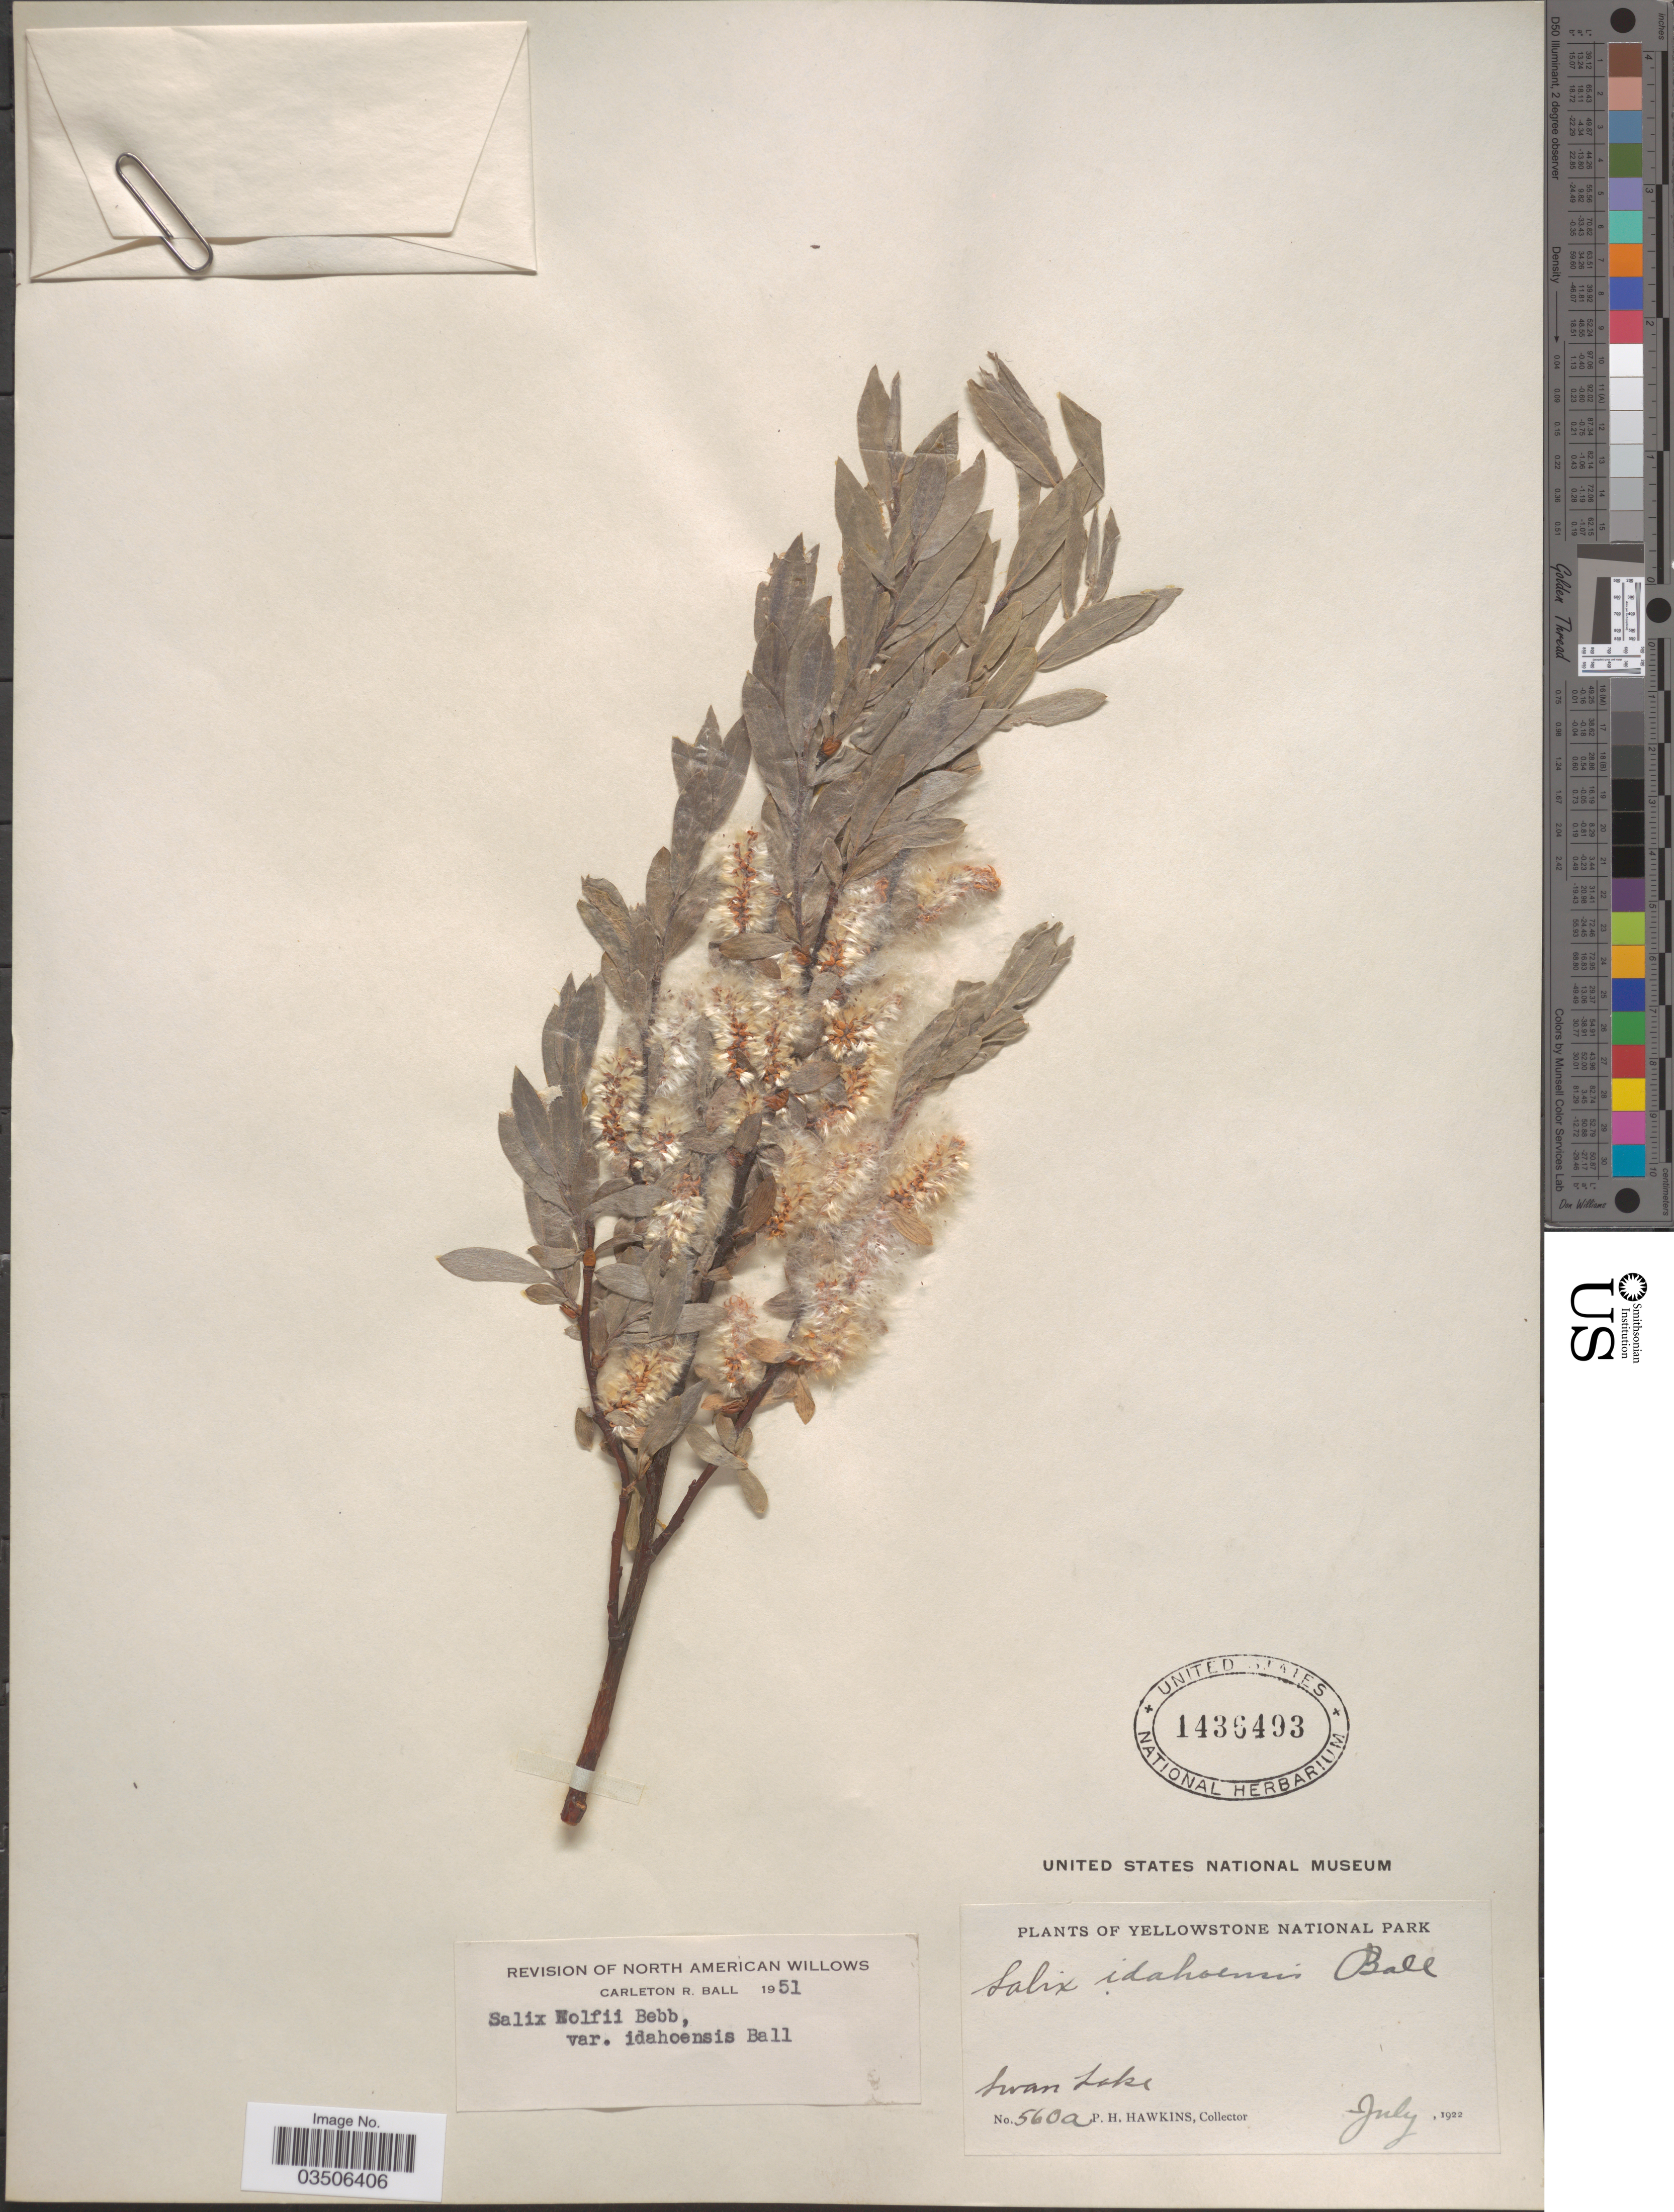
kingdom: Plantae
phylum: Tracheophyta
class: Magnoliopsida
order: Malpighiales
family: Salicaceae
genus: Salix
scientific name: Salix wolfii var. idahoensis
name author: C.R. Ball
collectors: P. Hawkins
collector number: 560a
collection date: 1922-07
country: United States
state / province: Wyoming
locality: Yellowstone National Park. Swan Lake.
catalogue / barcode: US 1436493